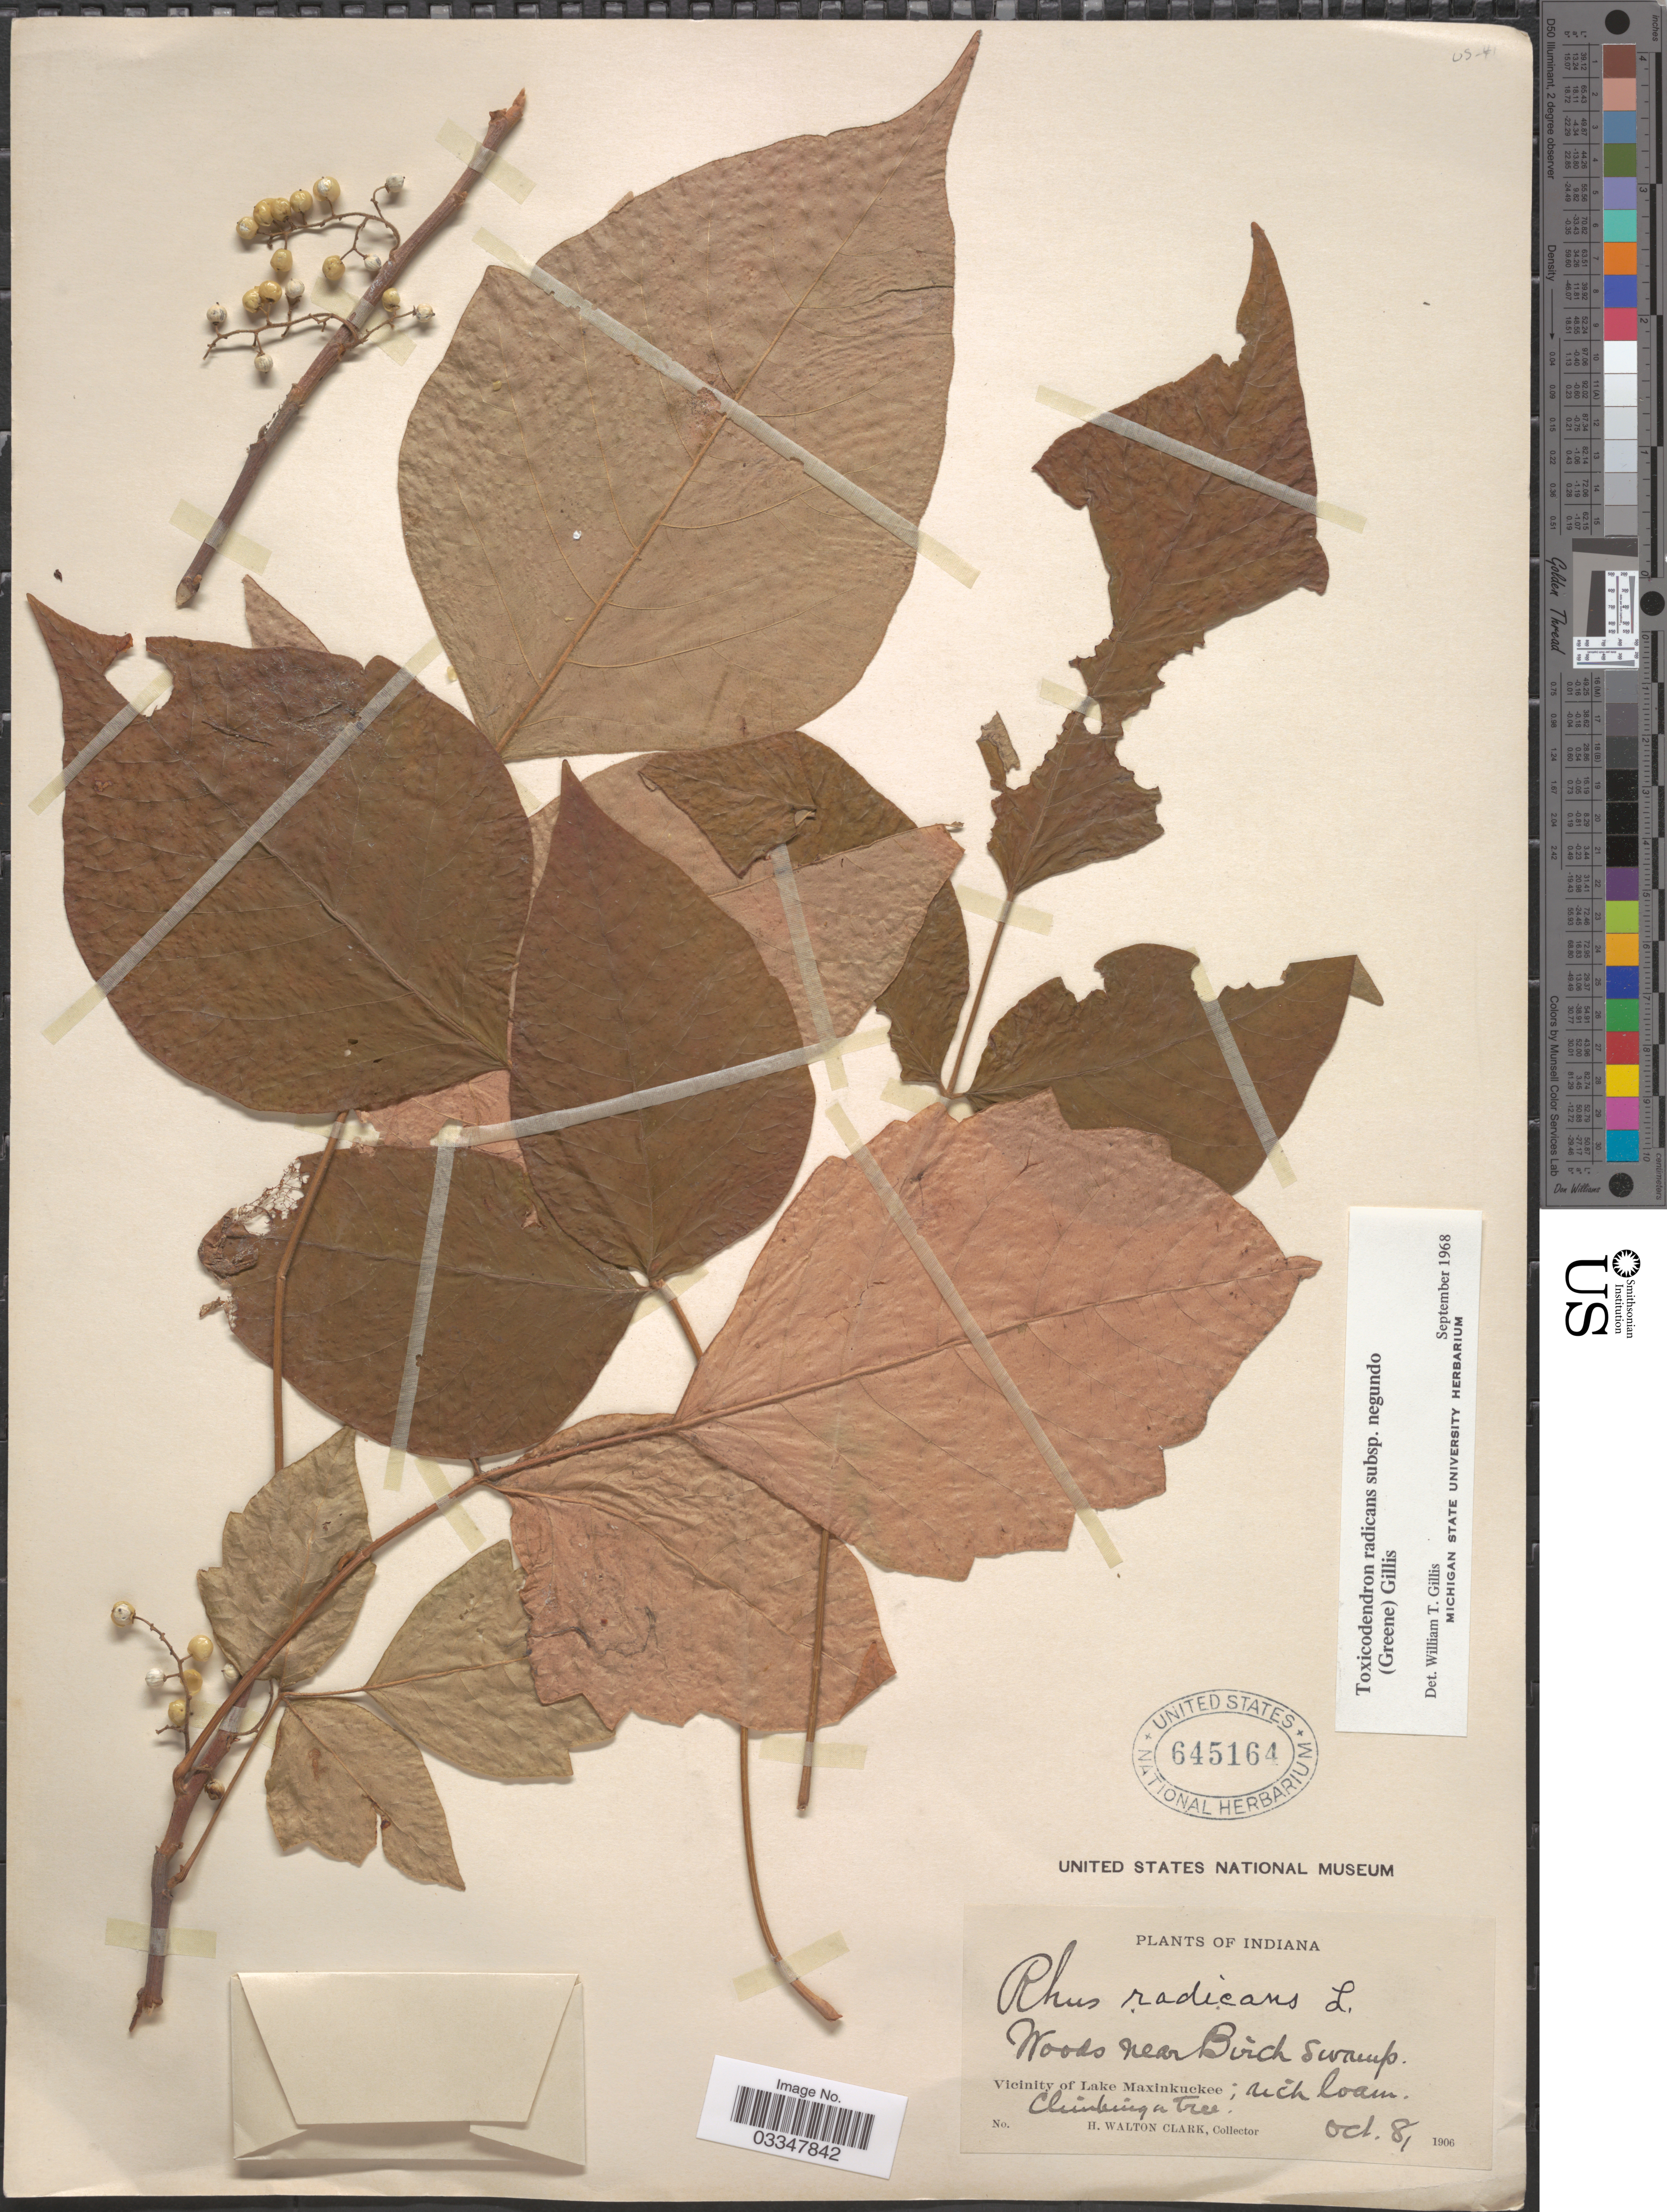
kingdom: Plantae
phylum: Tracheophyta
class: Magnoliopsida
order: Sapindales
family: Anacardiaceae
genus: Toxicodendron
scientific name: Toxicodendron radicans subsp. negundo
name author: (Greene) Gillis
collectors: H. W. Clark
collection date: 1906-10-08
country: United States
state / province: Indiana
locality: Woods near Birch Swamp. Vicinity of Lake Maxinkuckee.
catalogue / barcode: US 645164